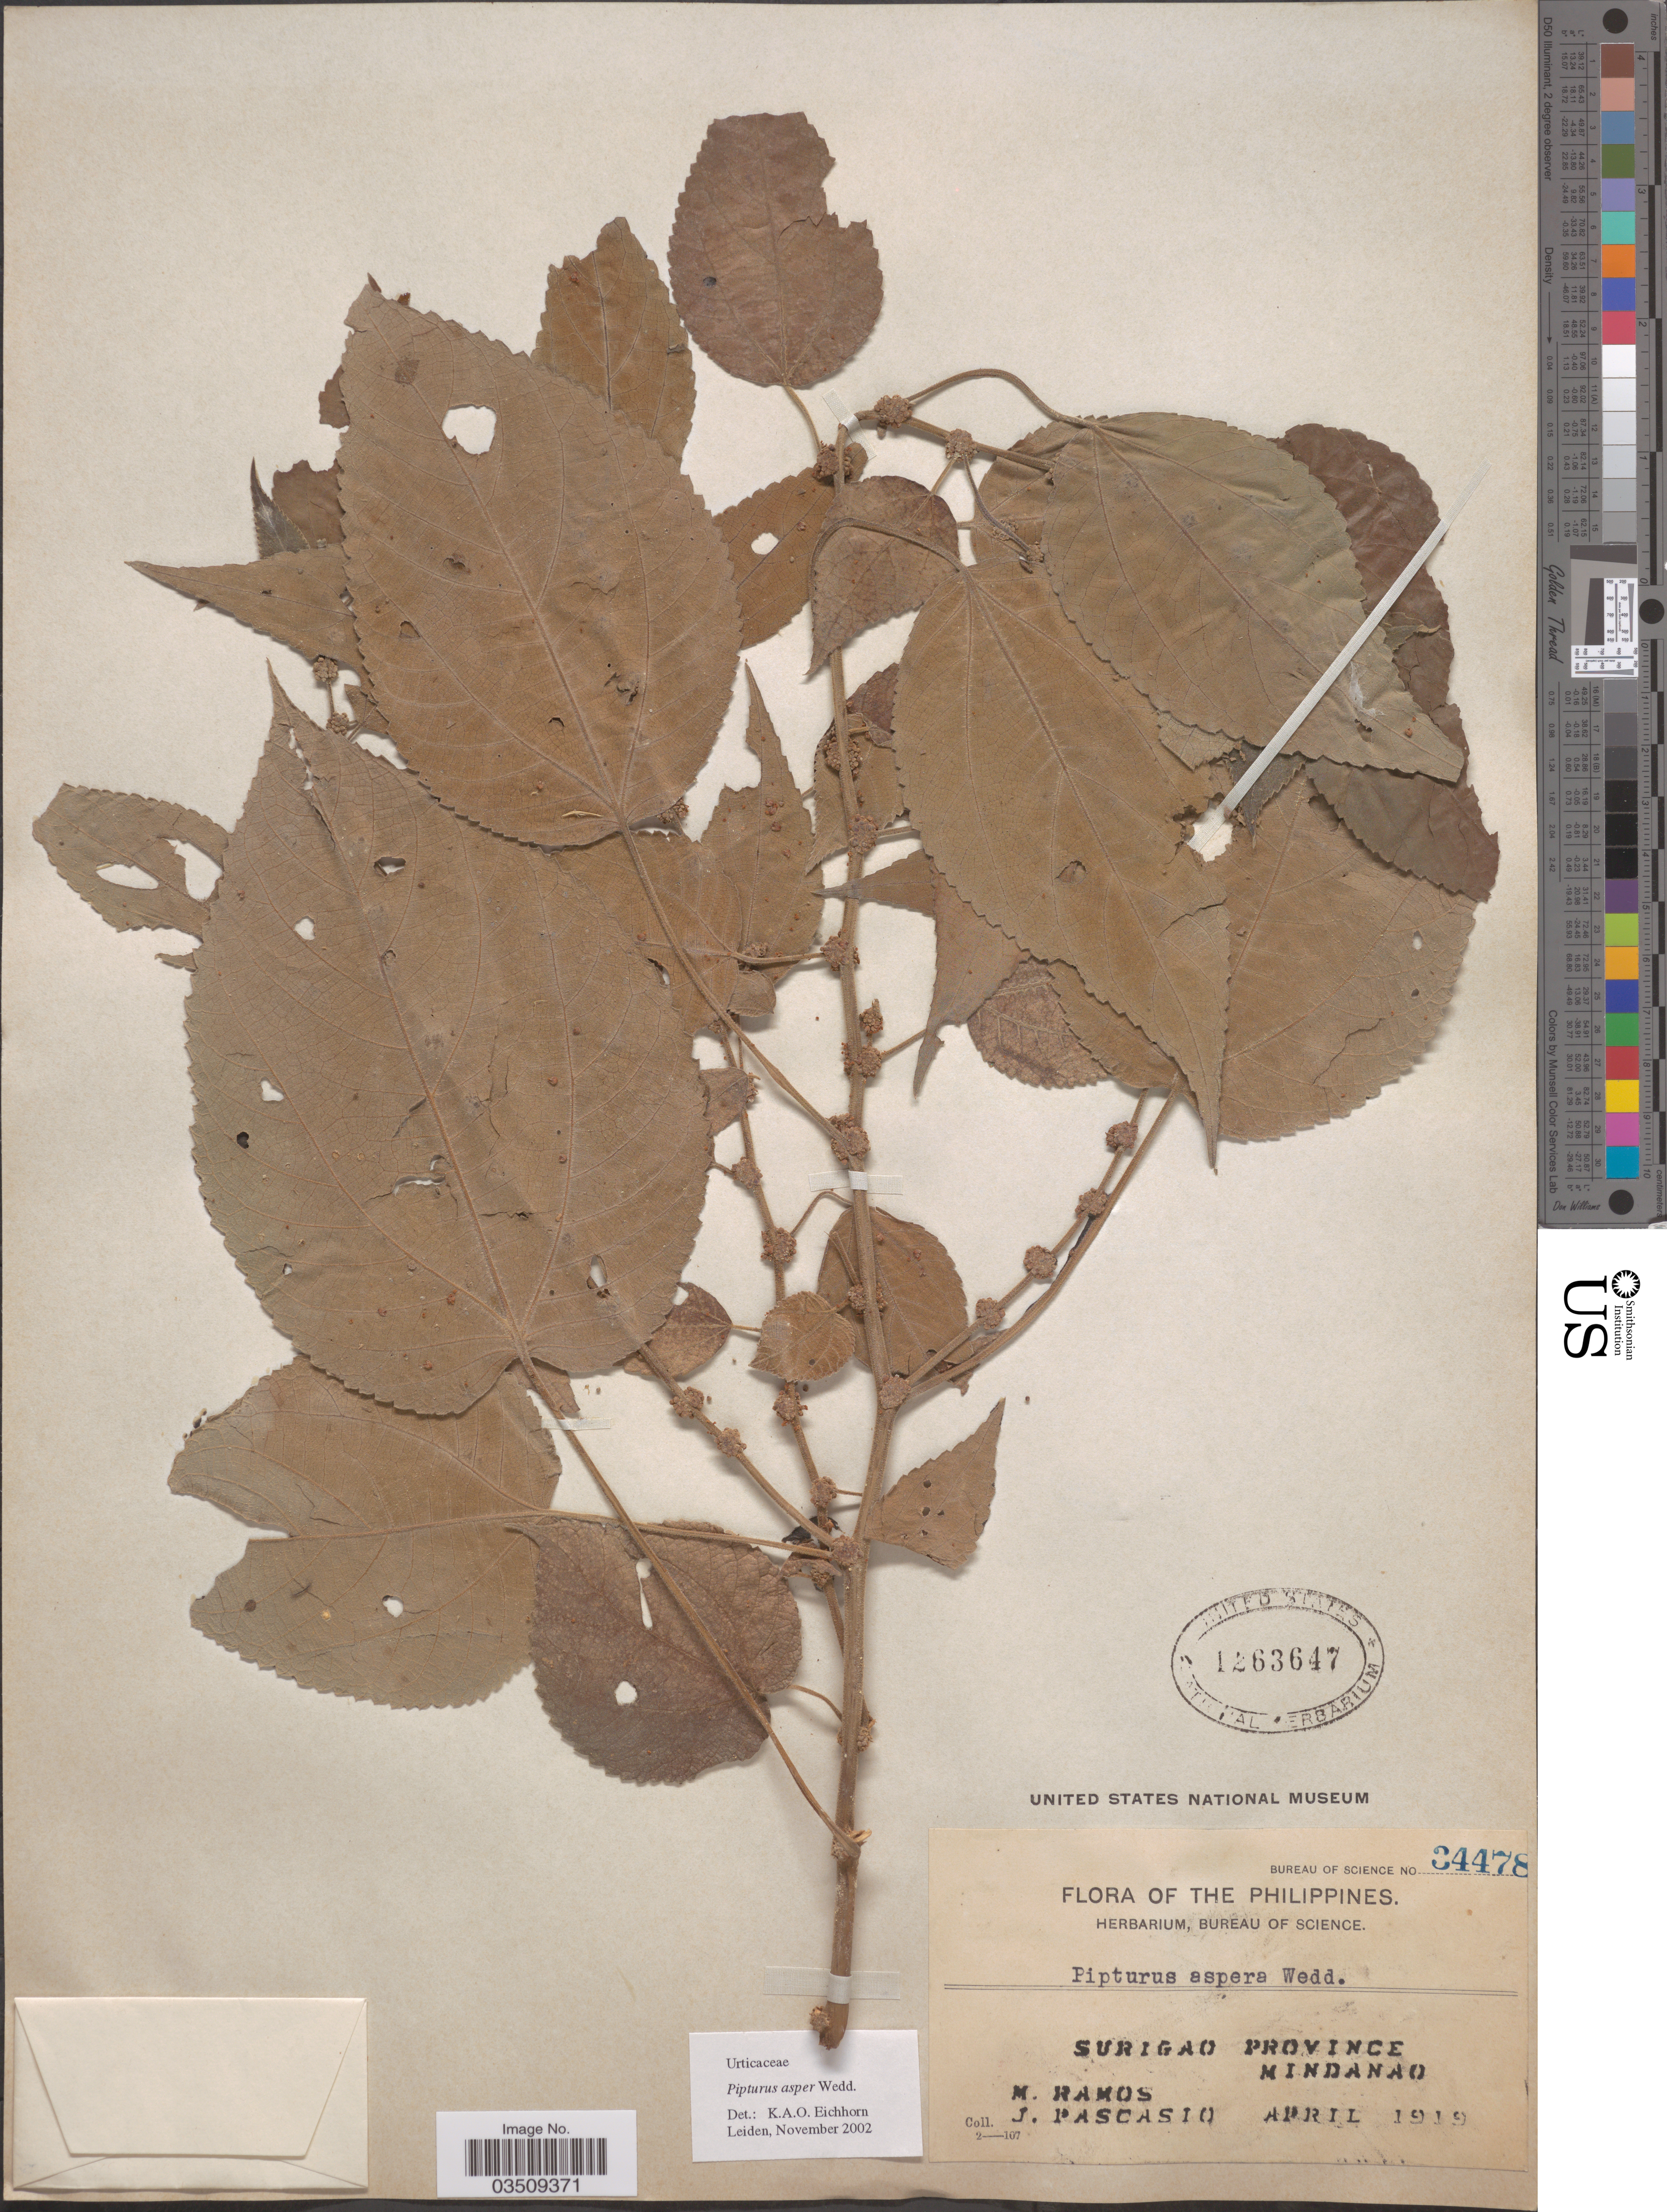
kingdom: Plantae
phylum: Tracheophyta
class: Magnoliopsida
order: Rosales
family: Urticaceae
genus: Pipturus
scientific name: Pipturus arborescens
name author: (Link) C.B. Rob.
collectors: M. Ramos & J. Pascasio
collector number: Bureau of Science 34478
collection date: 1919-04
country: Philippines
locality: Surigao Province. Mindanao.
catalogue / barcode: US 1263647